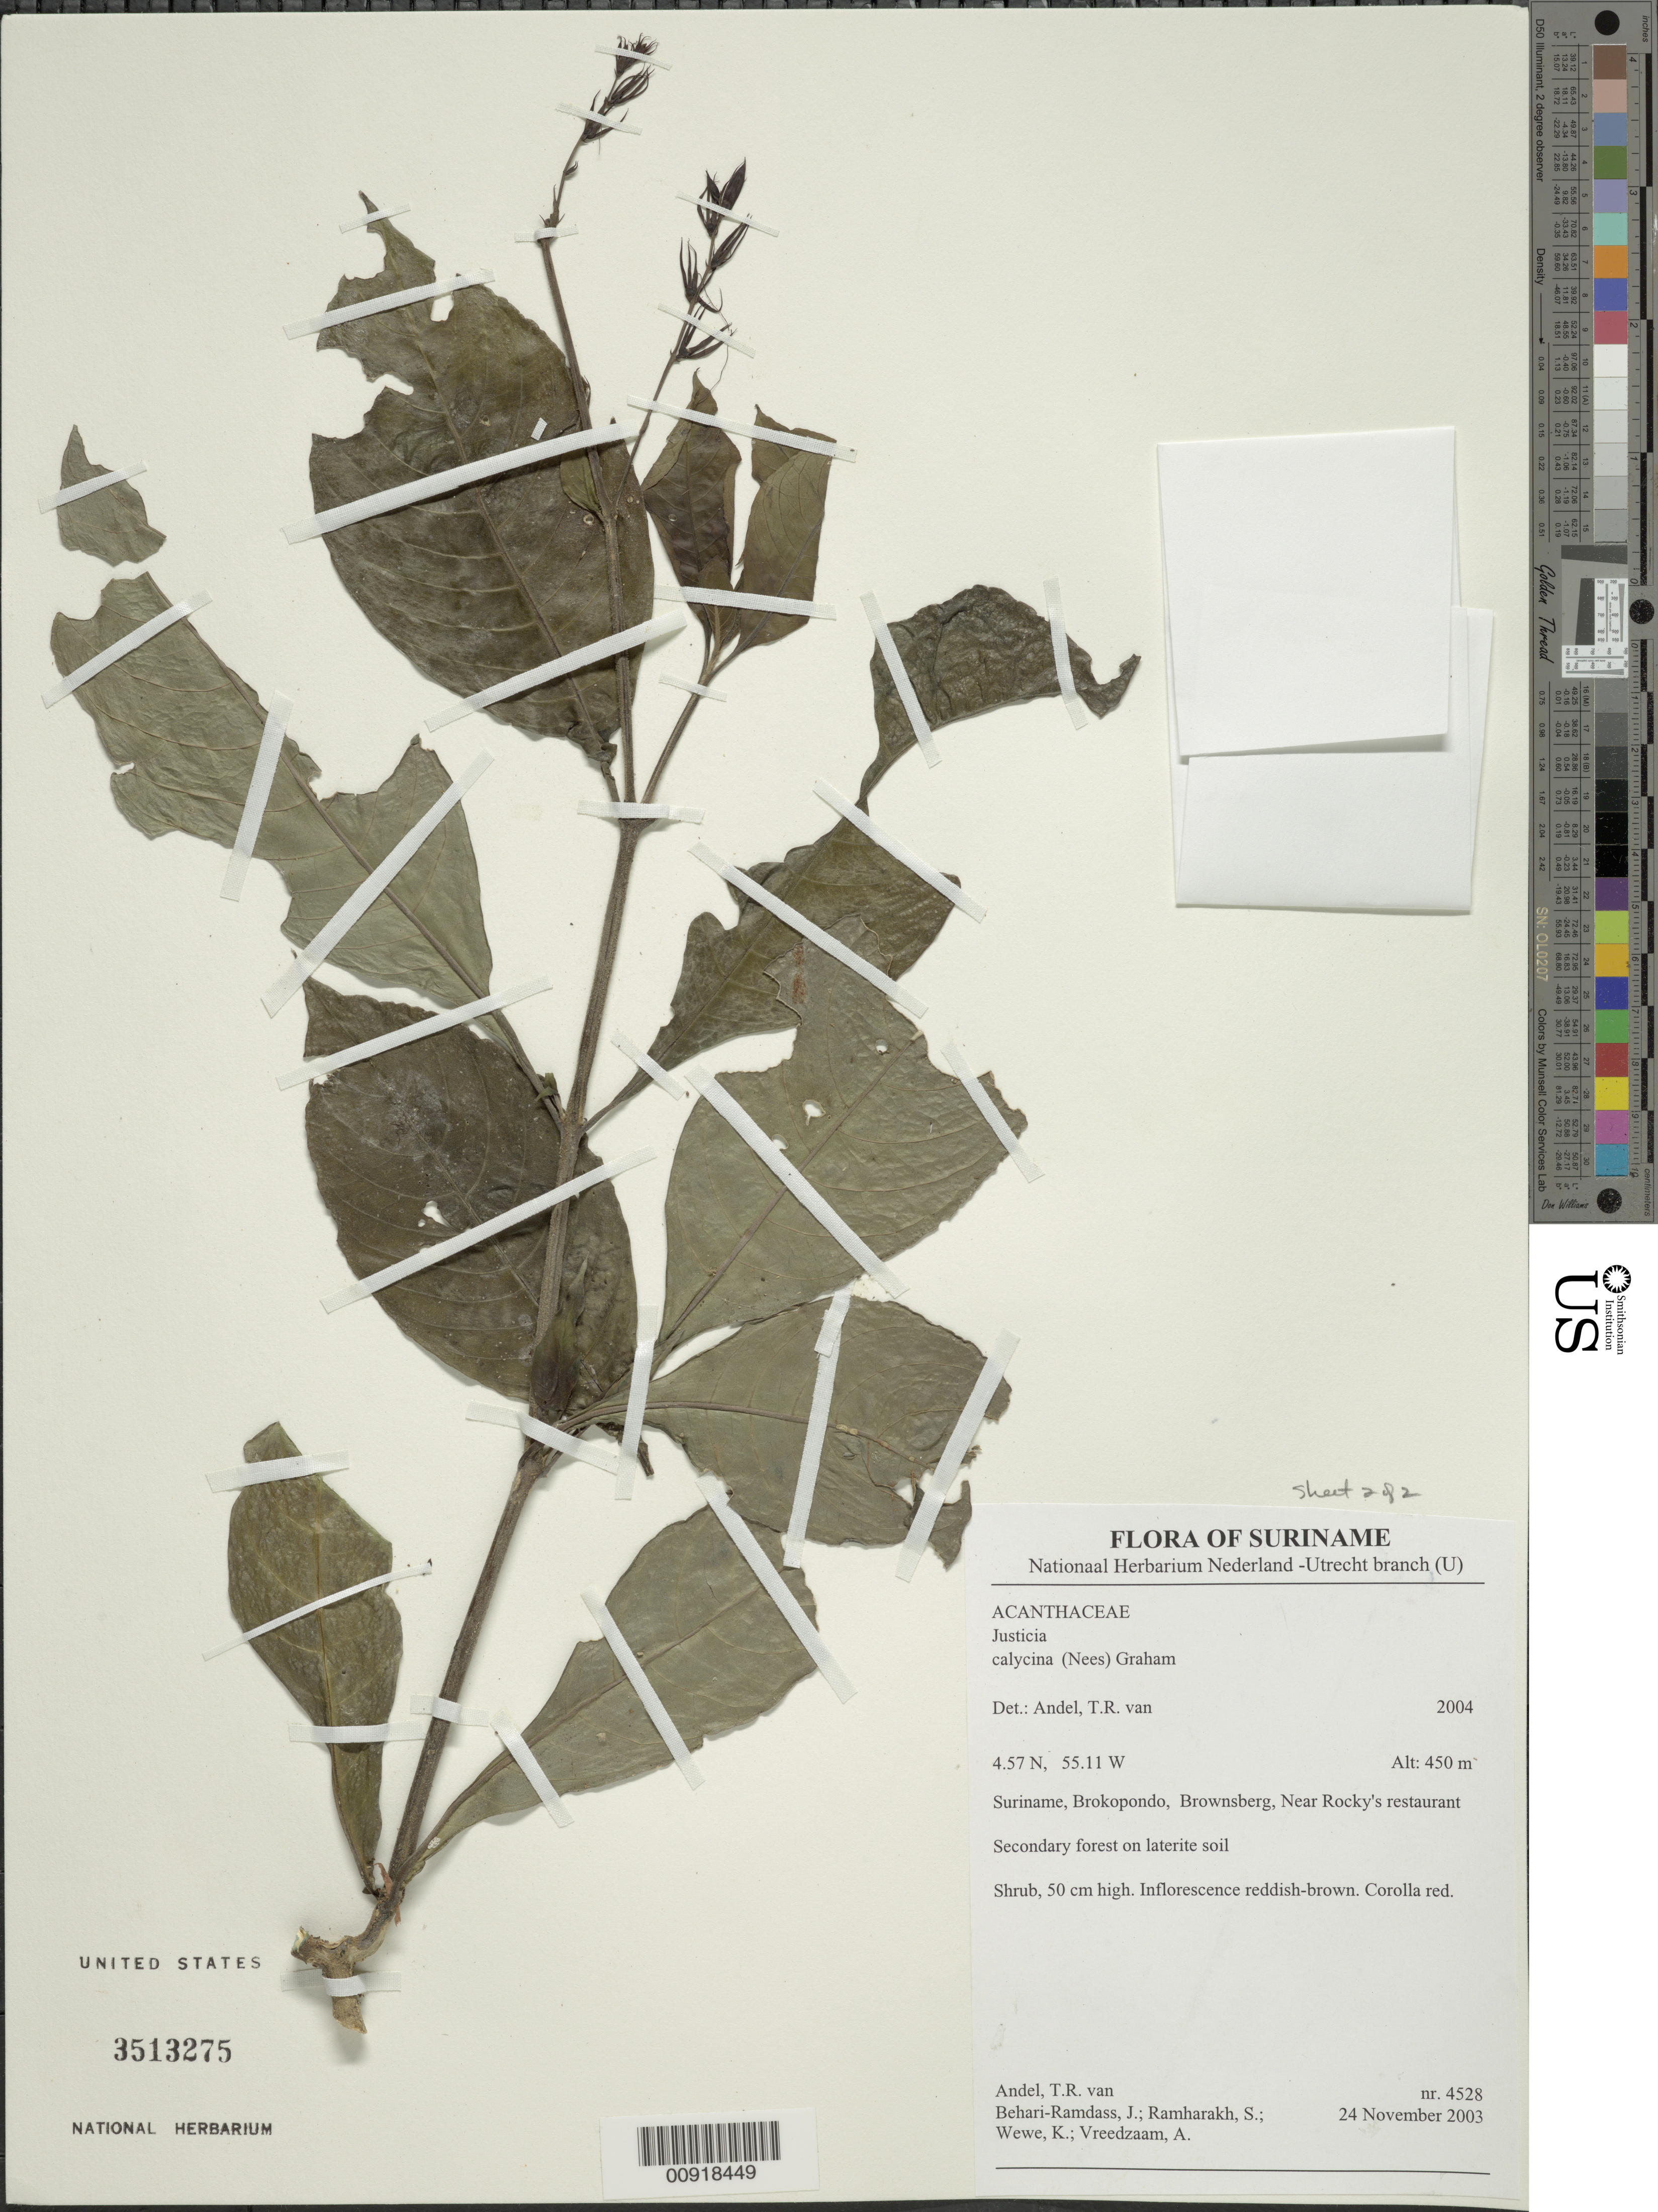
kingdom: Plantae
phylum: Tracheophyta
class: Magnoliopsida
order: Lamiales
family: Acanthaceae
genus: Justicia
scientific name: Justicia calycina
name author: (Nees) V.A.W. Graham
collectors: T. R. van Andel, J. Behari-Ramdas, S. Ramharakh, K. Wewe & A. Vreedzaam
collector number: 4528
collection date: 2003-11-24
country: Suriname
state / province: Brokopondo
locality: Brownsberg, Near Rocky's restaurant.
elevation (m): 450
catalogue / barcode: US 3513275